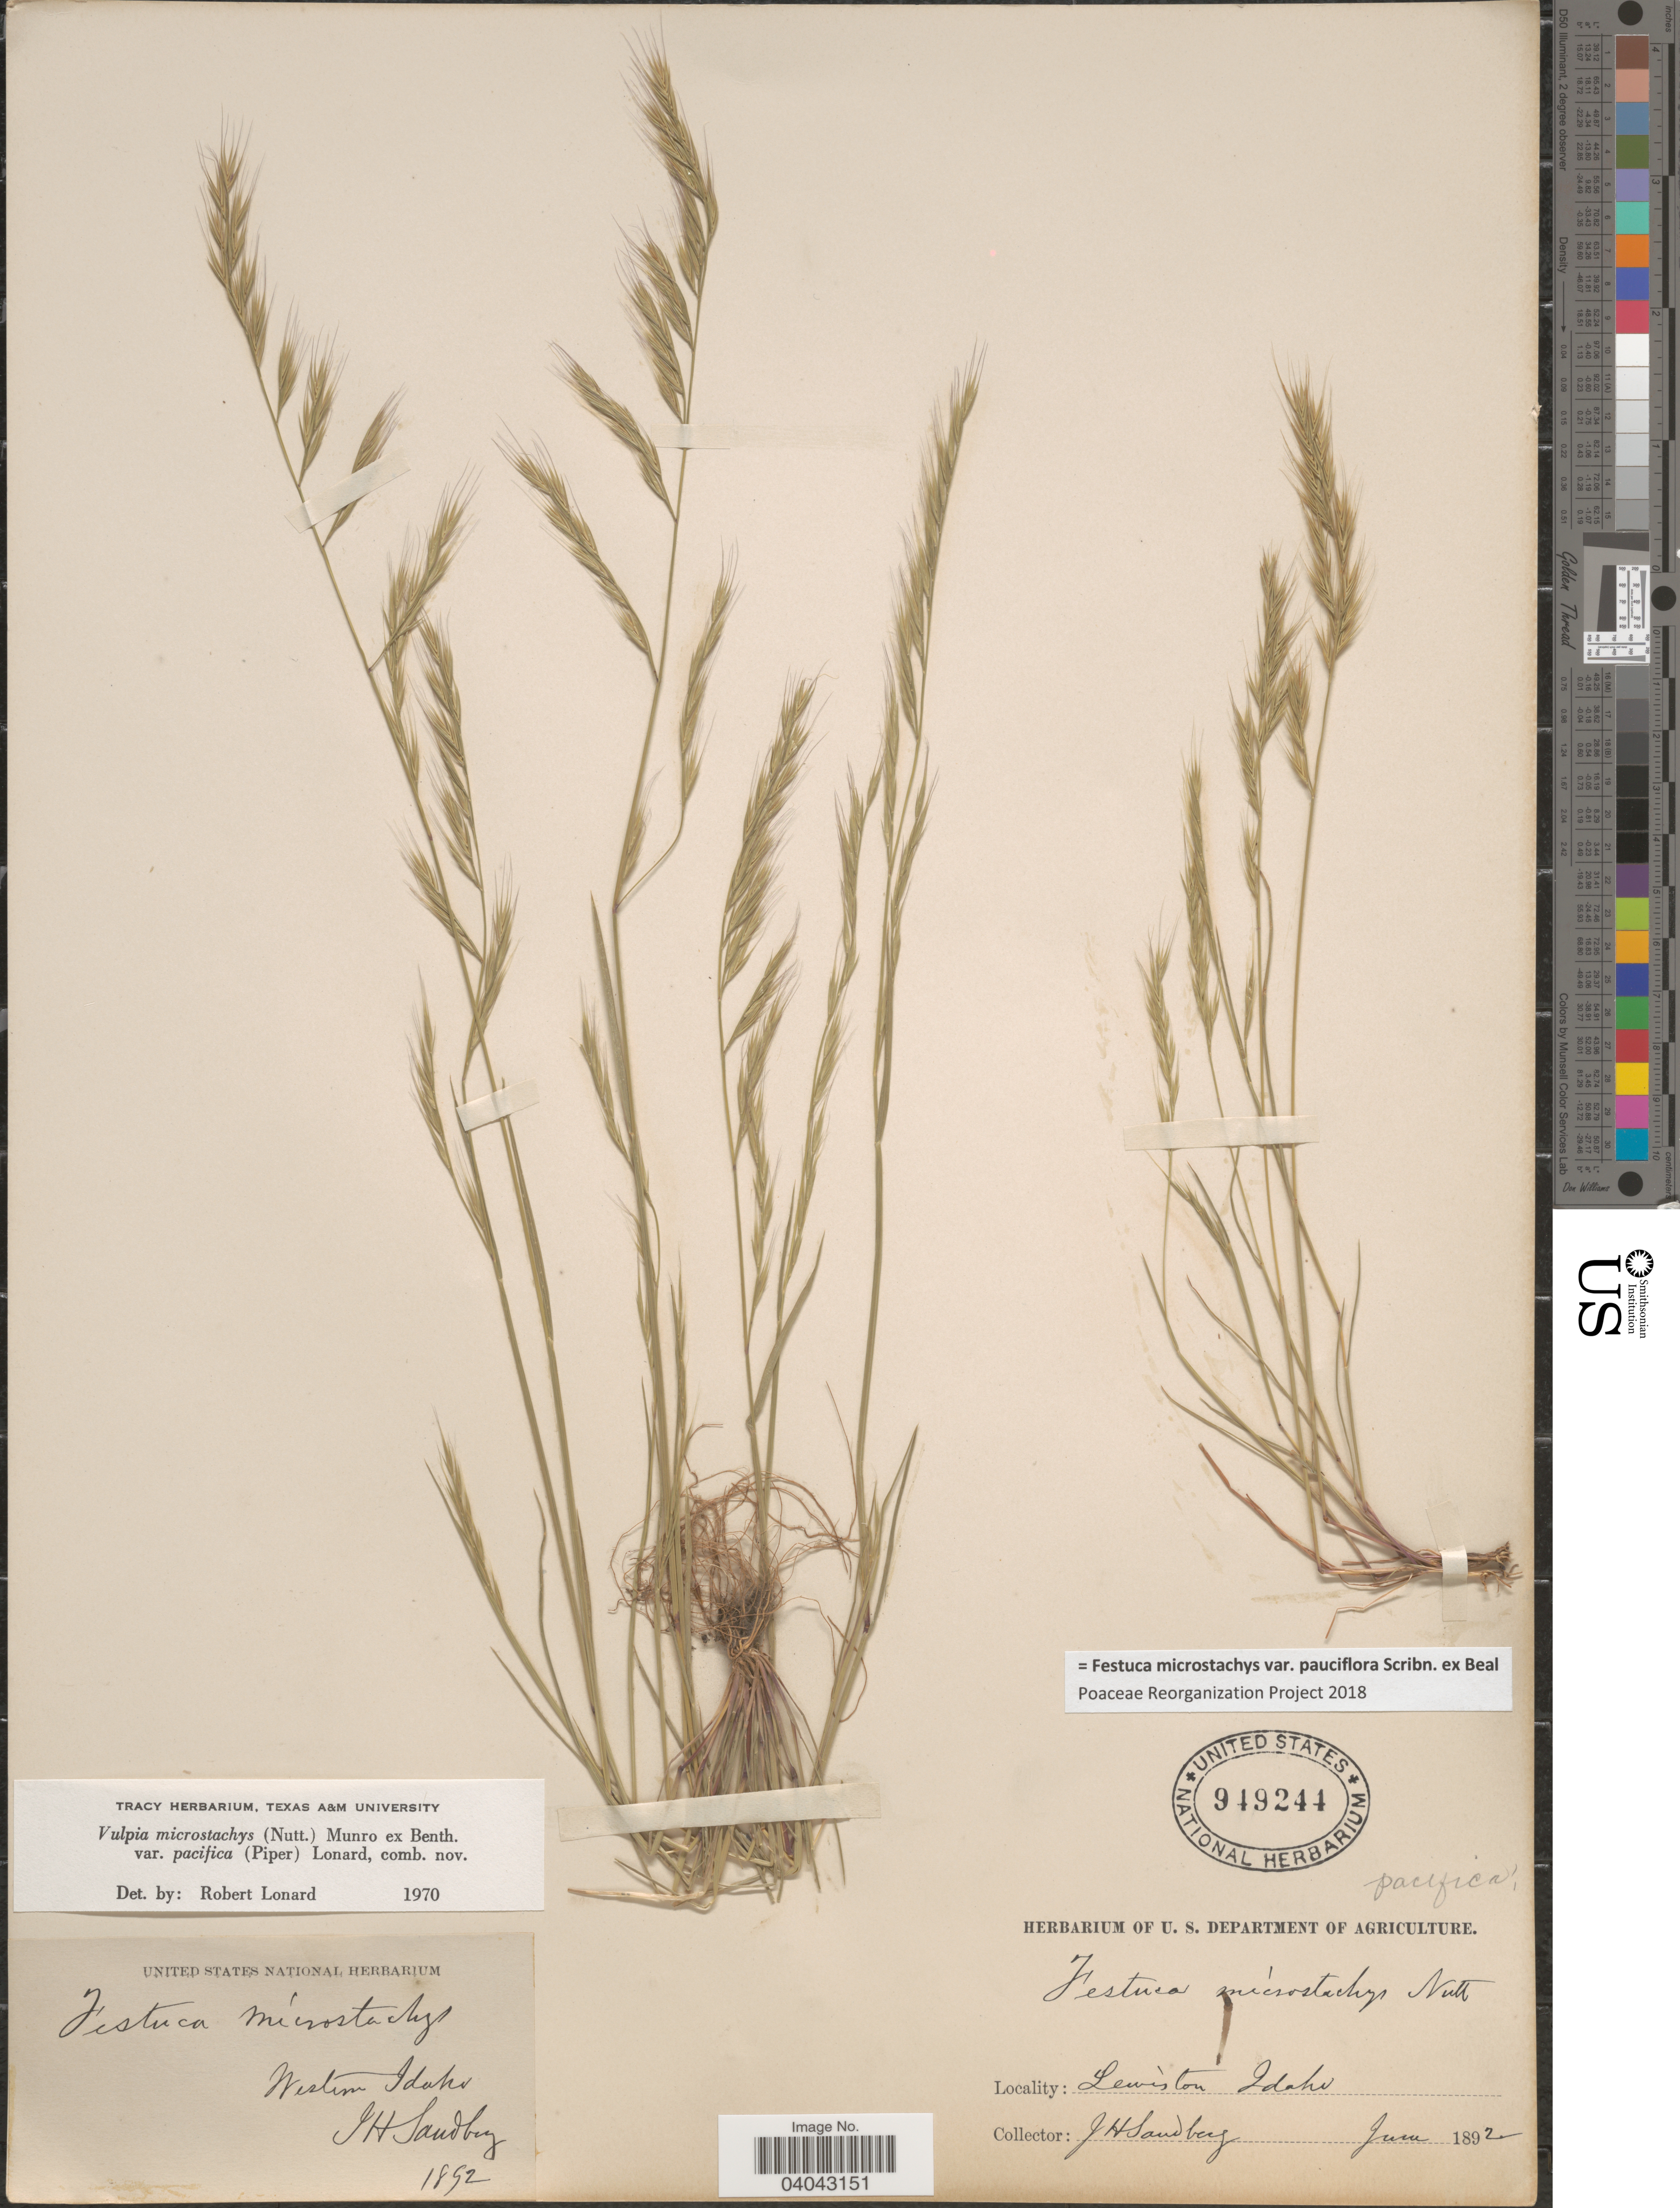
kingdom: Plantae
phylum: Tracheophyta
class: Liliopsida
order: Poales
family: Poaceae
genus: Festuca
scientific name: Festuca microstachys var. pauciflora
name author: Scribn. ex W.J. Beal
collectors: J. H. Sandberg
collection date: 1892-06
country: United States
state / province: Idaho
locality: Western Idaho. Lewiston.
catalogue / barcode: US 949244